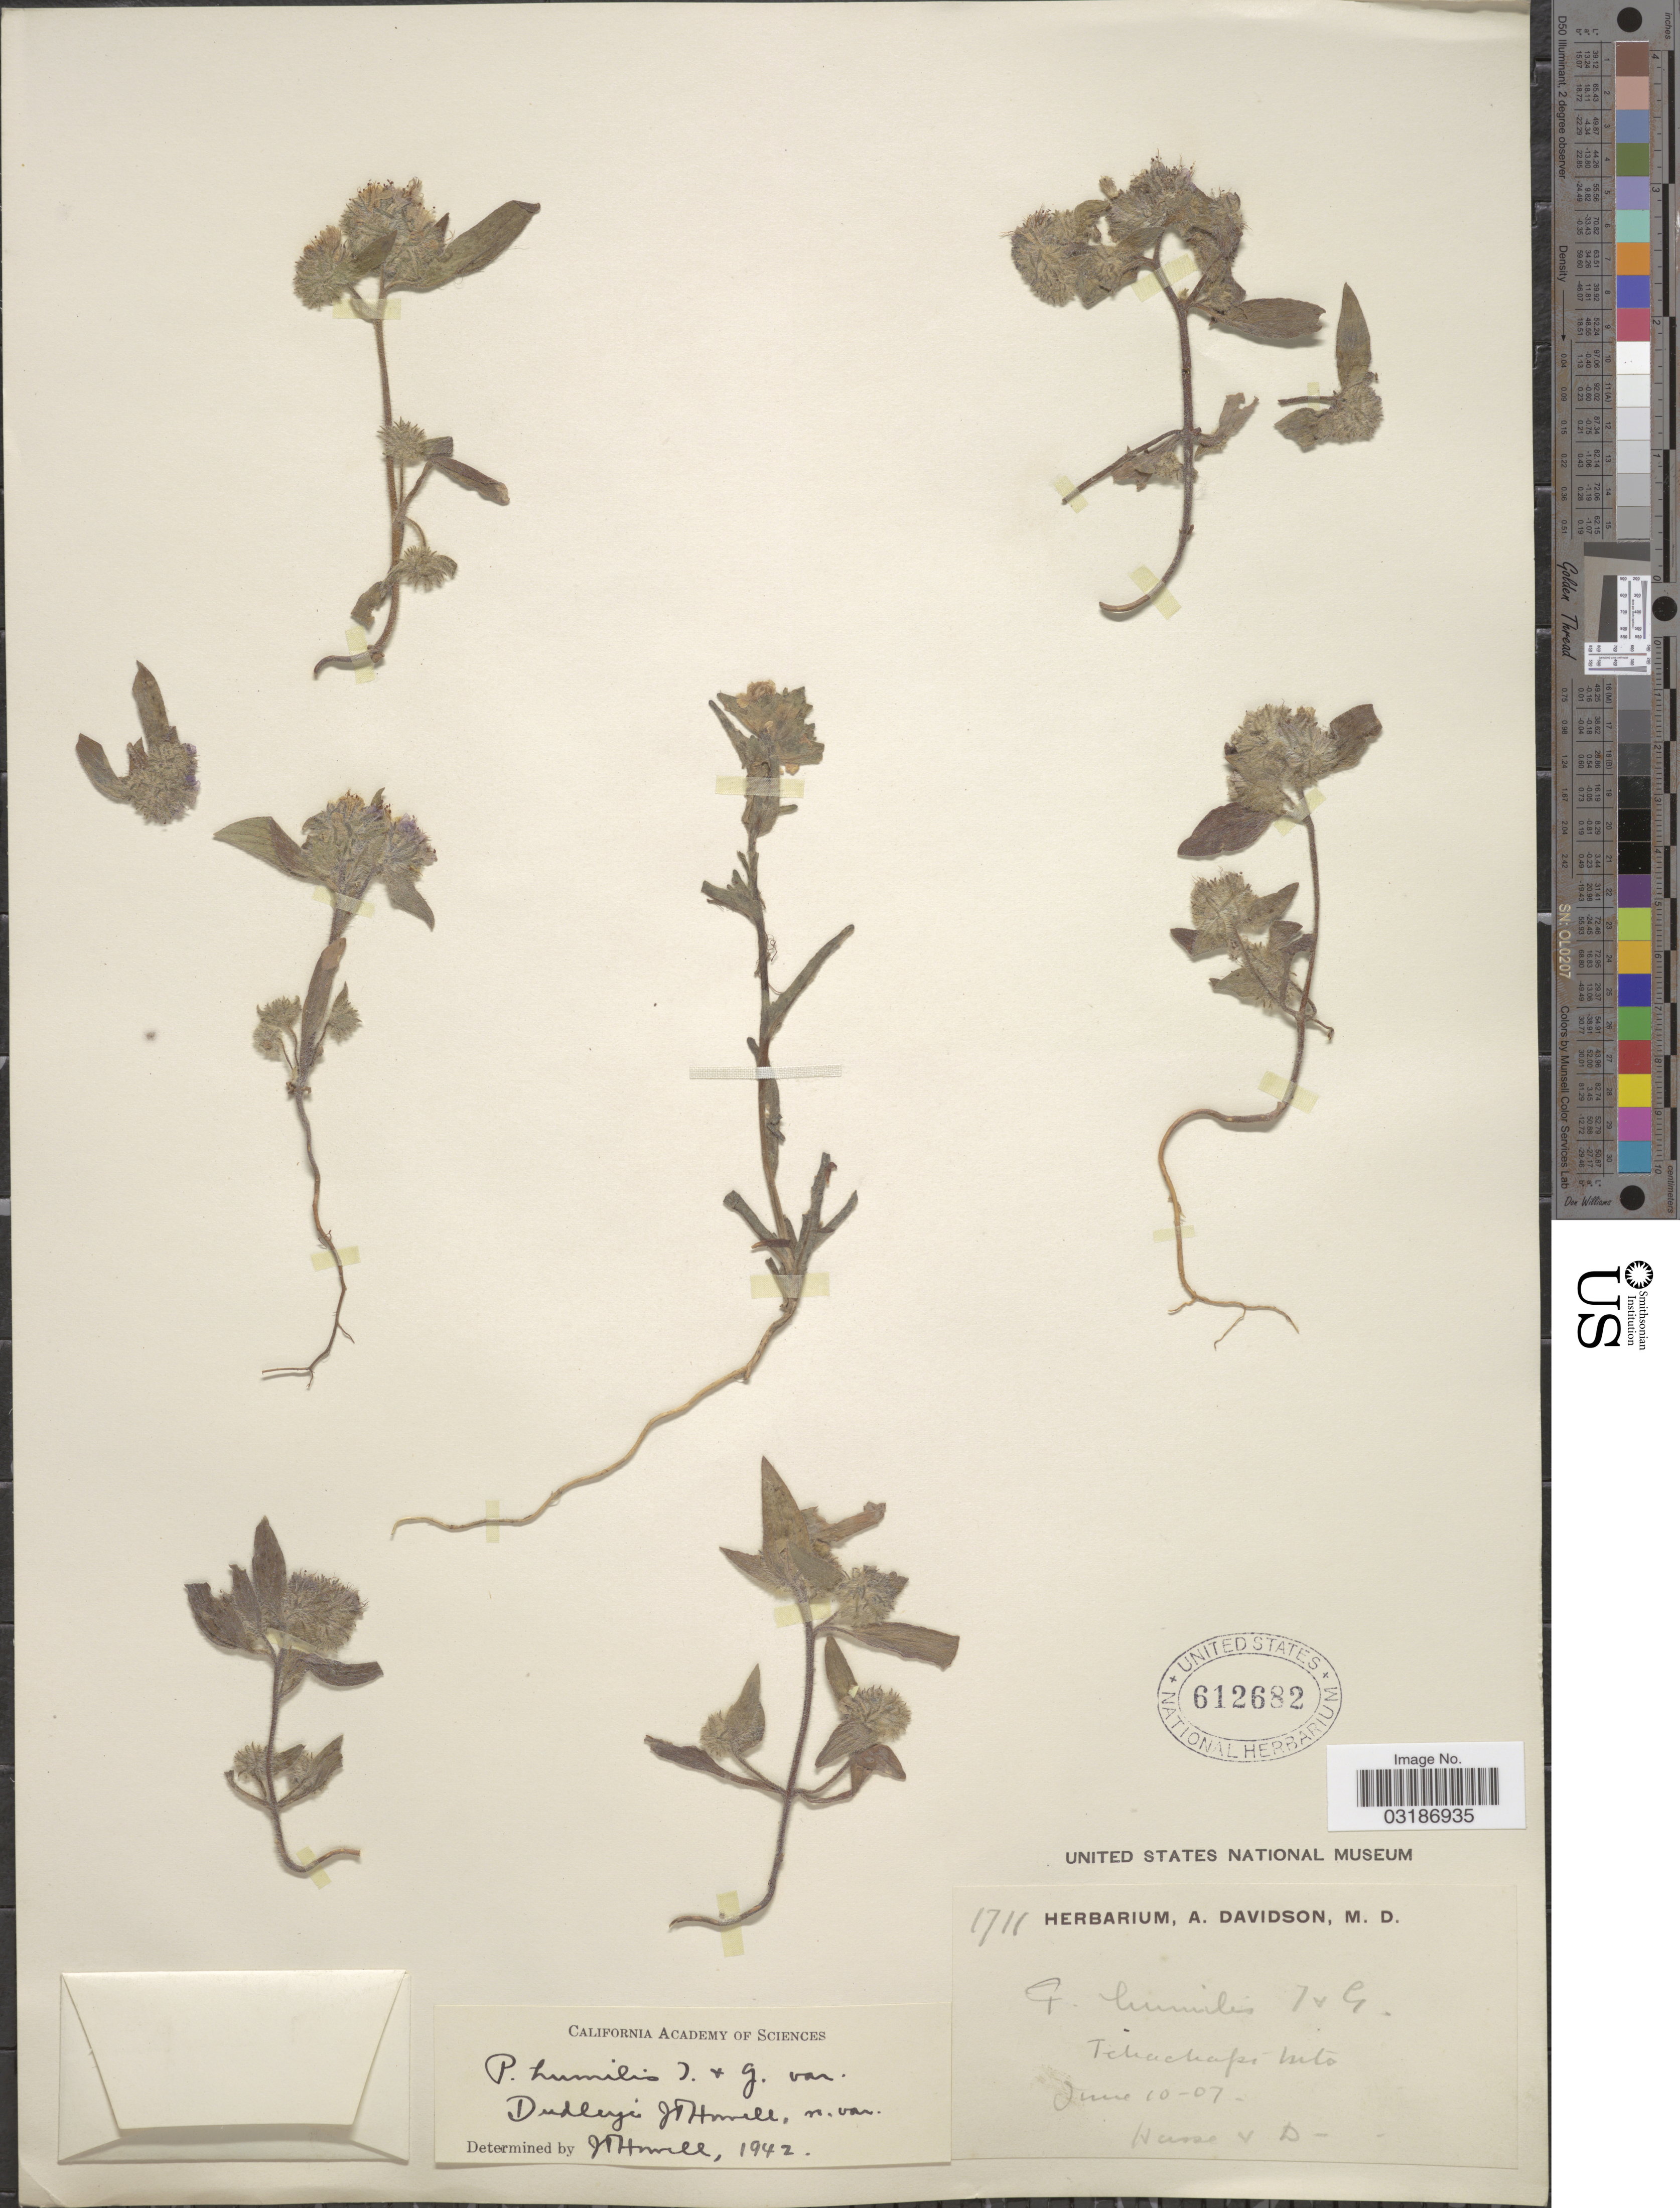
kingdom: Plantae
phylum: Tracheophyta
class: Magnoliopsida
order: Boraginales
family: Hydrophyllaceae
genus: Phacelia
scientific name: Phacelia humilis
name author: Torr. & A. Gray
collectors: ex herb. A. Davidson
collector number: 1711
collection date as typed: Transcribed d/m/y: 10/6/7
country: United States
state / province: California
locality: Tehachapi Mts.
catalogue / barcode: US 612682